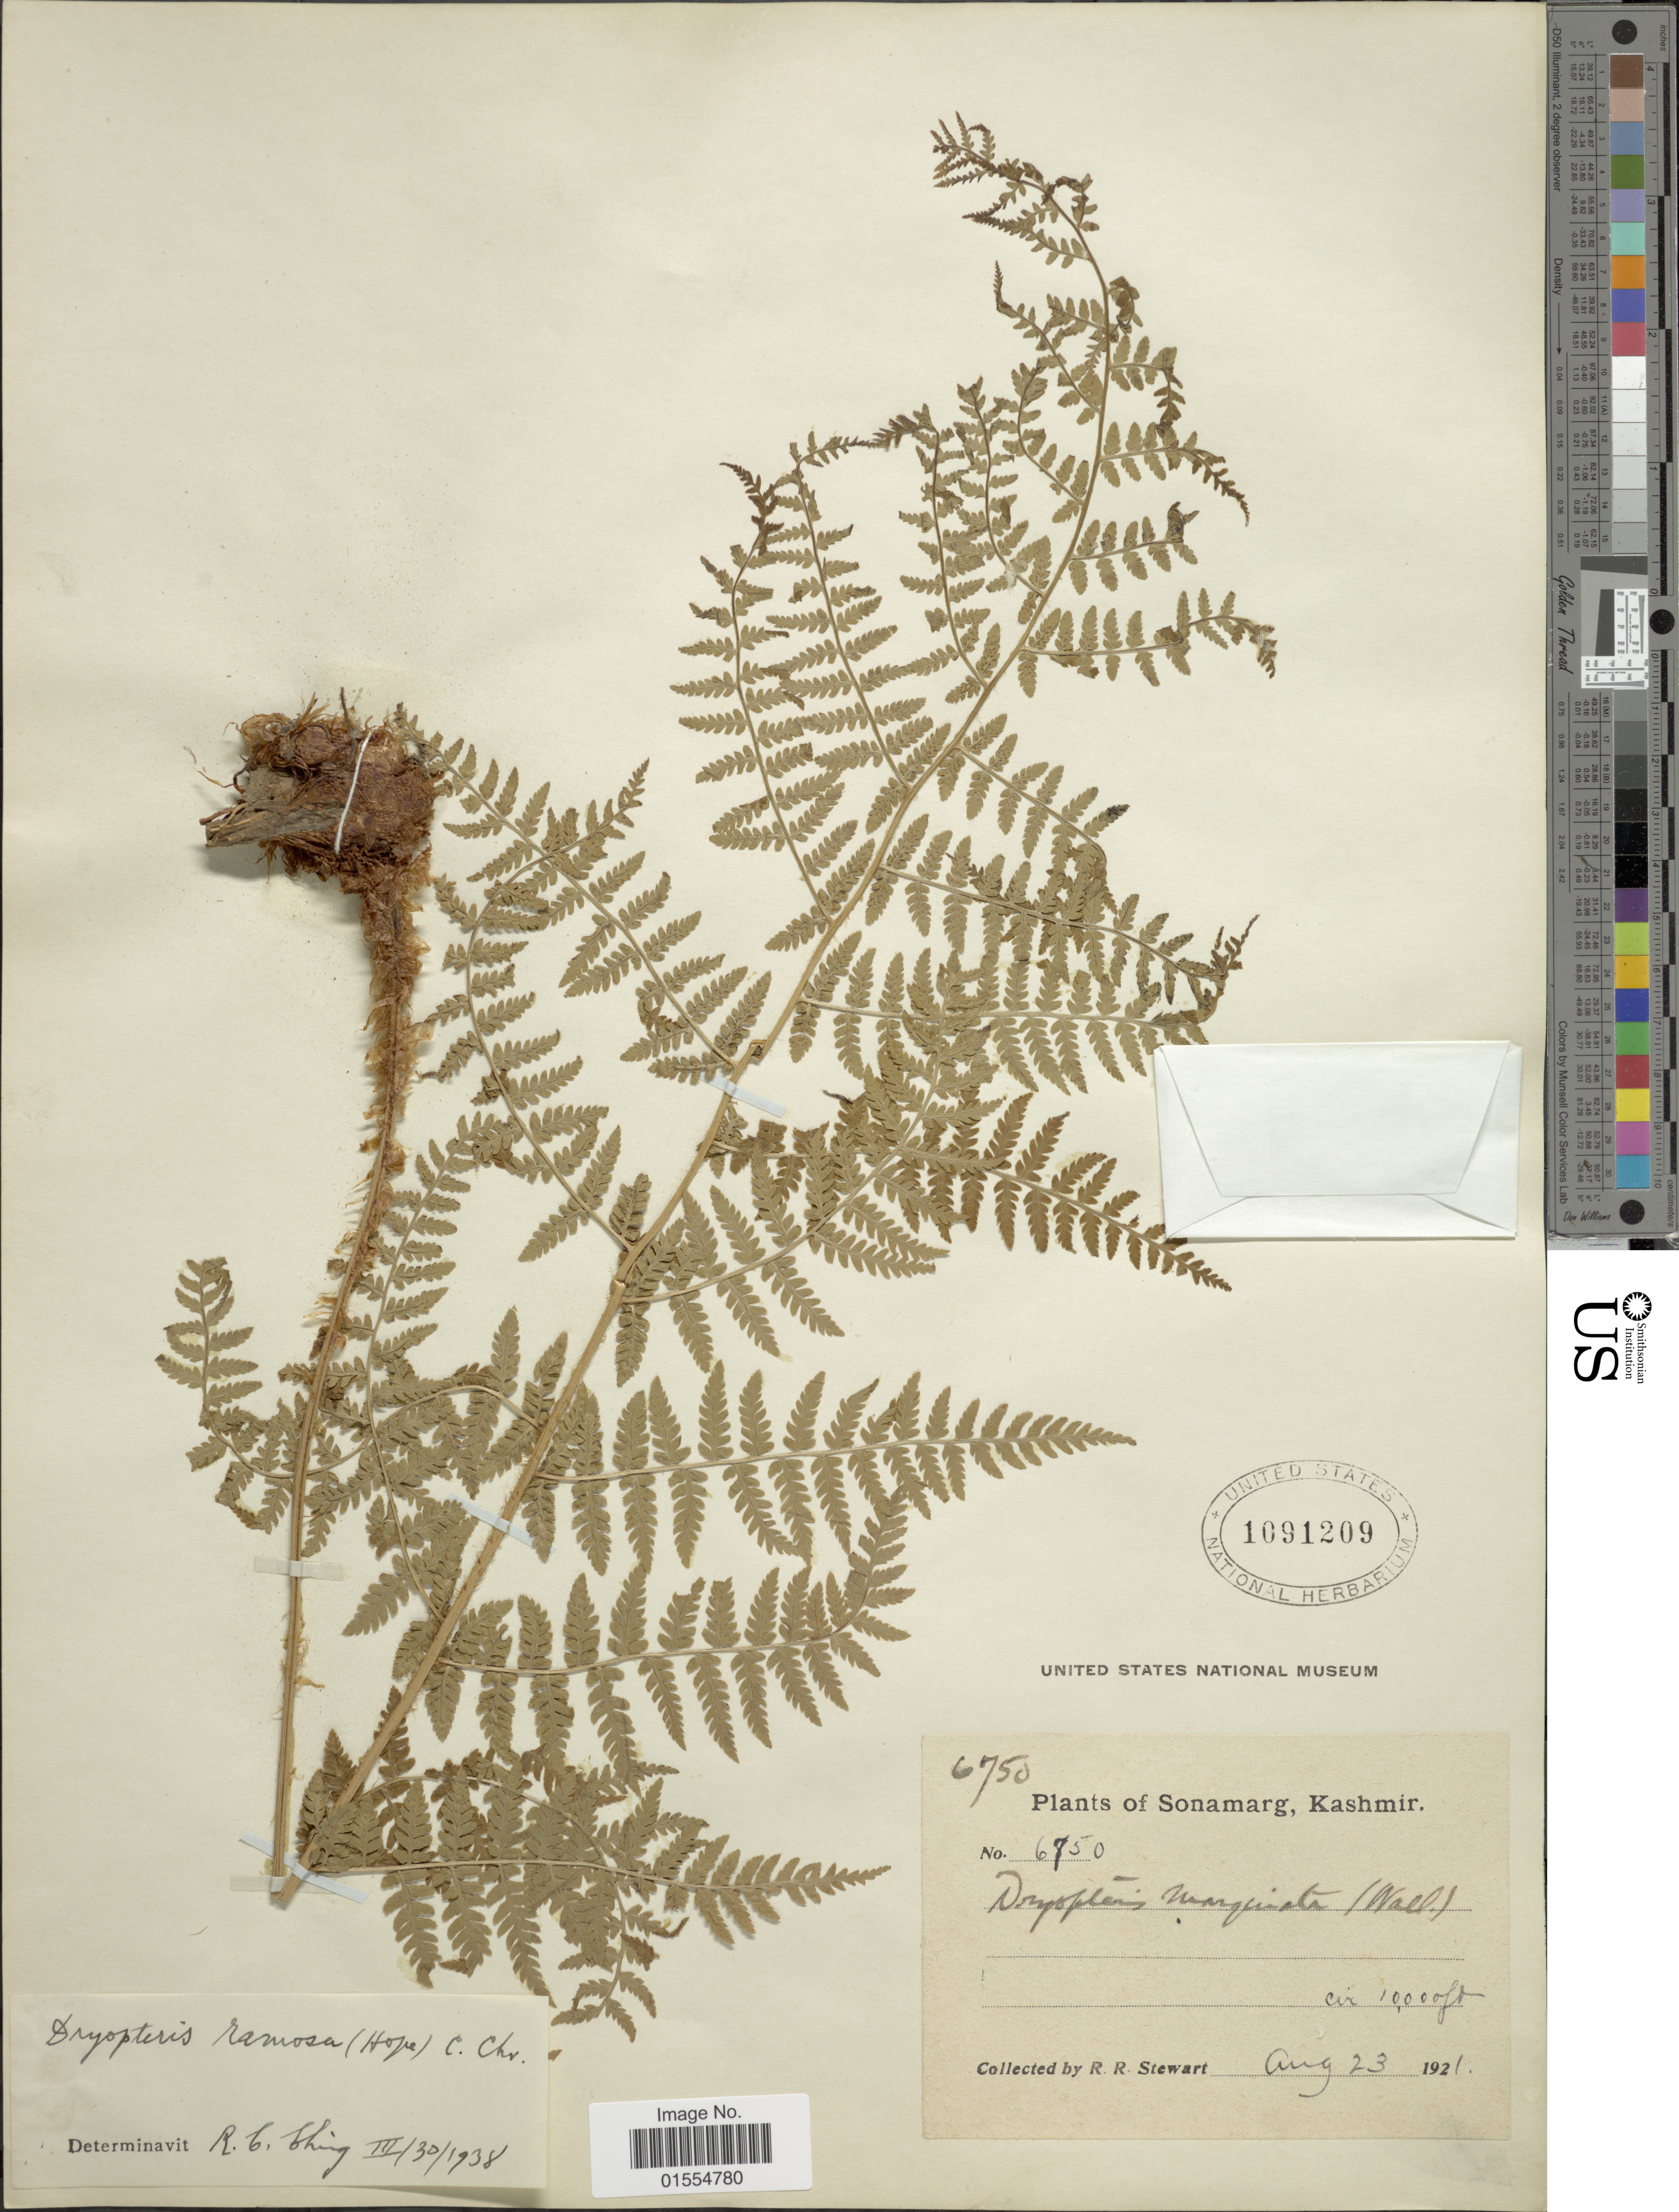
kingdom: Plantae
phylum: Tracheophyta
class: Polypodiopsida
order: Polypodiales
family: Dryopteridaceae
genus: Dryopteris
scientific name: Dryopteris ramosa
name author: (C. Hope) C. Chr.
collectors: R. R. Stewart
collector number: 6750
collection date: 1921-08-23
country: India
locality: Sonamarg, Kashmir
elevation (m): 305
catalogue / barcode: US 1091209